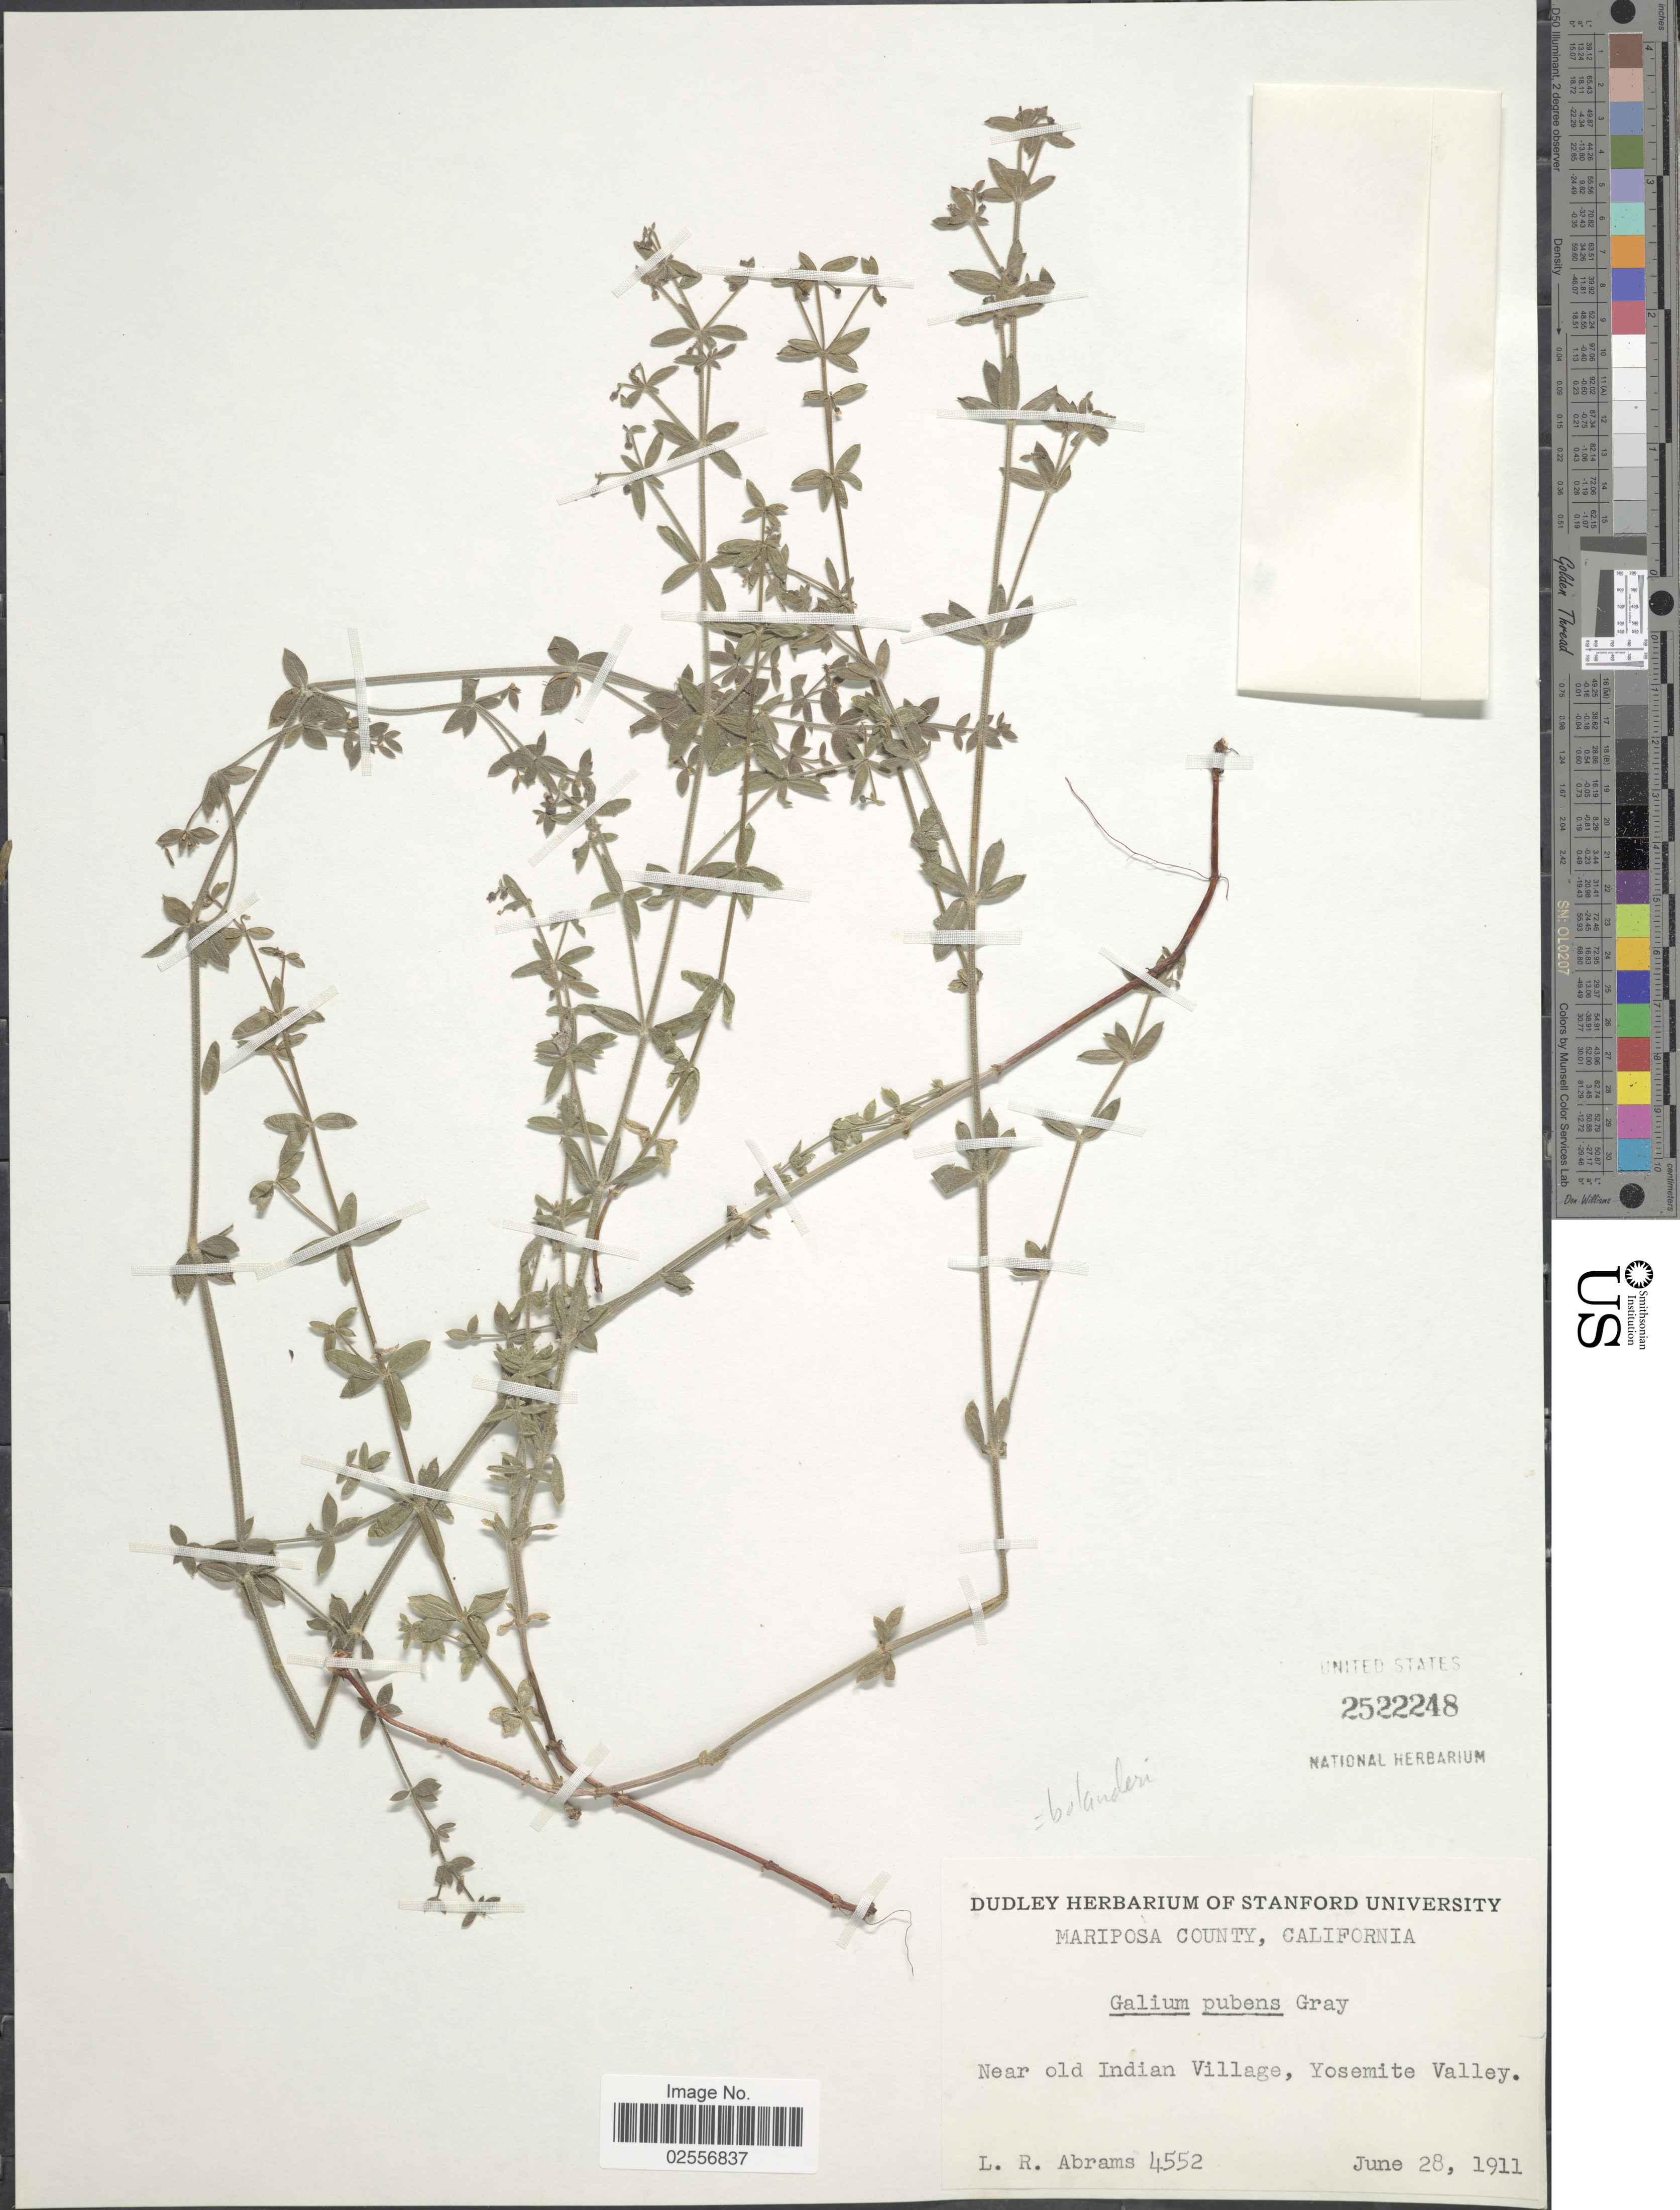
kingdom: Plantae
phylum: Tracheophyta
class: Magnoliopsida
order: Gentianales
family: Rubiaceae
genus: Galium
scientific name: Galium bolanderi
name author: A. Gray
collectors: L. Abrams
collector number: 4552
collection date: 1911-06-28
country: United States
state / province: California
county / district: Mariposa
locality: Mariposa County, near old Indian Village, Yosemite Valley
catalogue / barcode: US 2522248